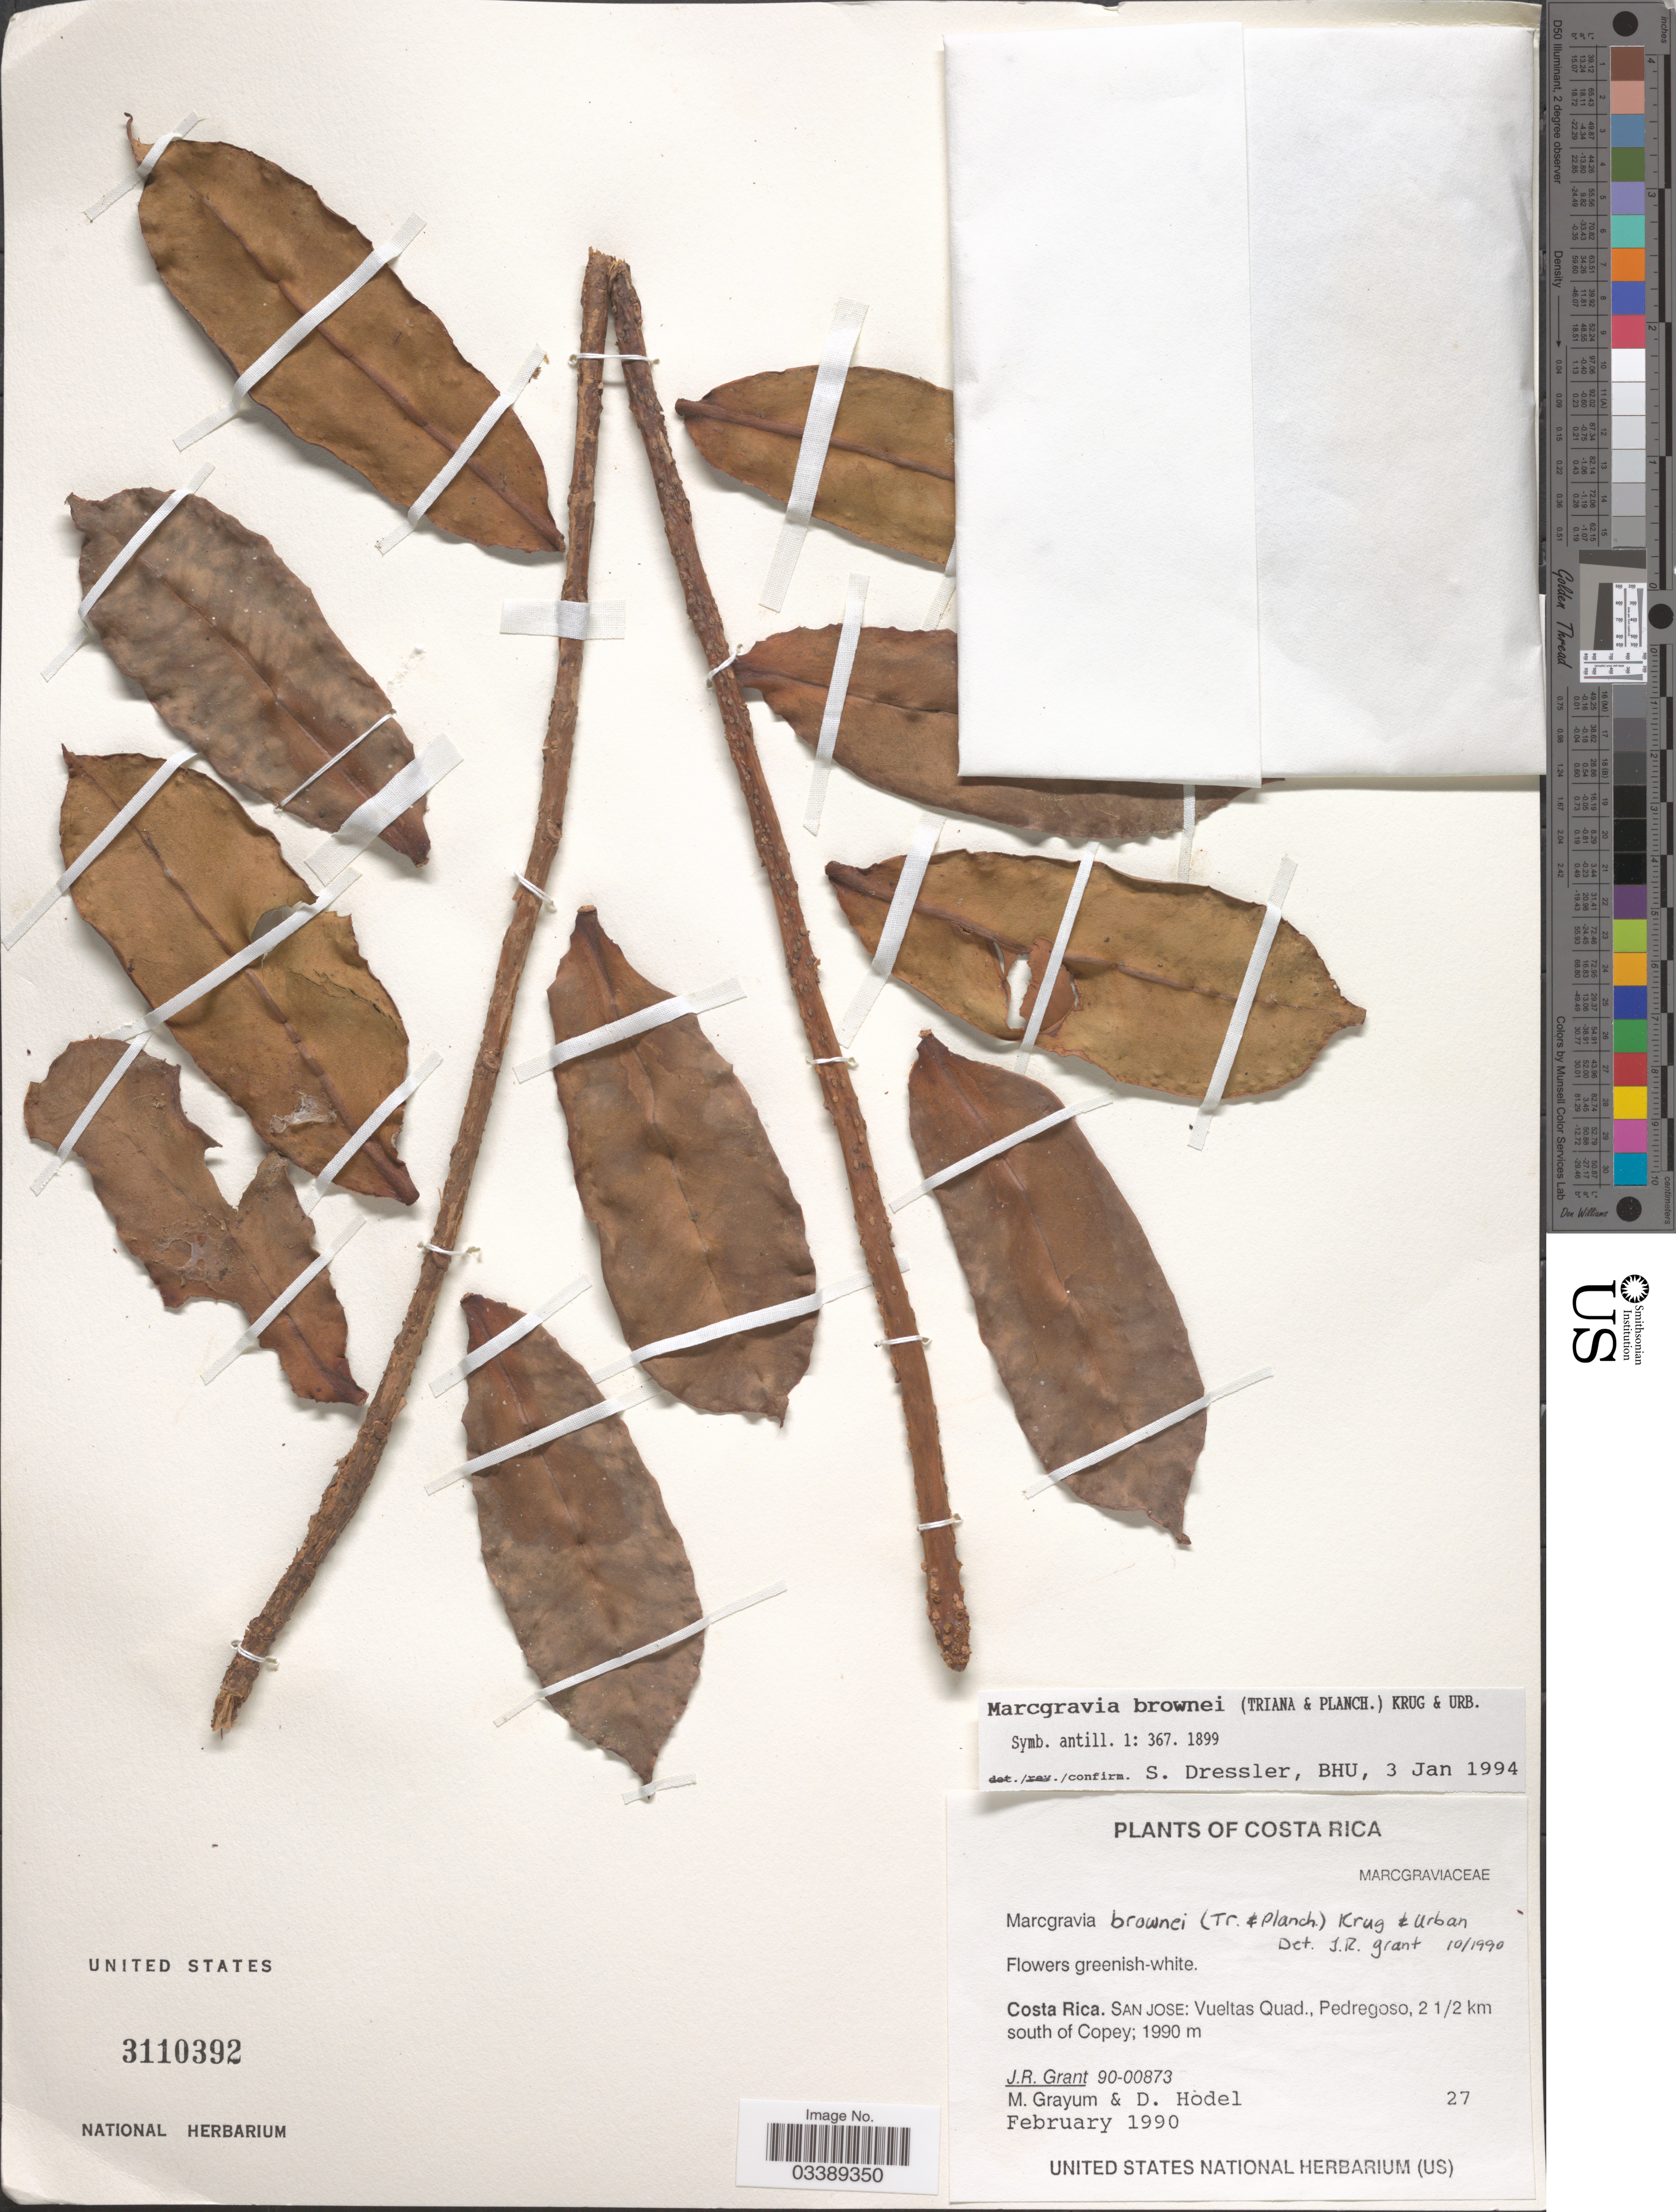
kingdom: Plantae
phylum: Tracheophyta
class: Magnoliopsida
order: Ericales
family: Marcgraviaceae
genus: Marcgravia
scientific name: Marcgravia brownei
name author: (Triana & Planch.) Krug & Urb.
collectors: J. Grant, M. H. Grayum & D. R. Hodel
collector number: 90-00873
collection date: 1990-02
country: Costa Rica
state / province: San José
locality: Vueltas Quad., Pedregoso, 2½ km south of Copey.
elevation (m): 1990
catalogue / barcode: US 3110392